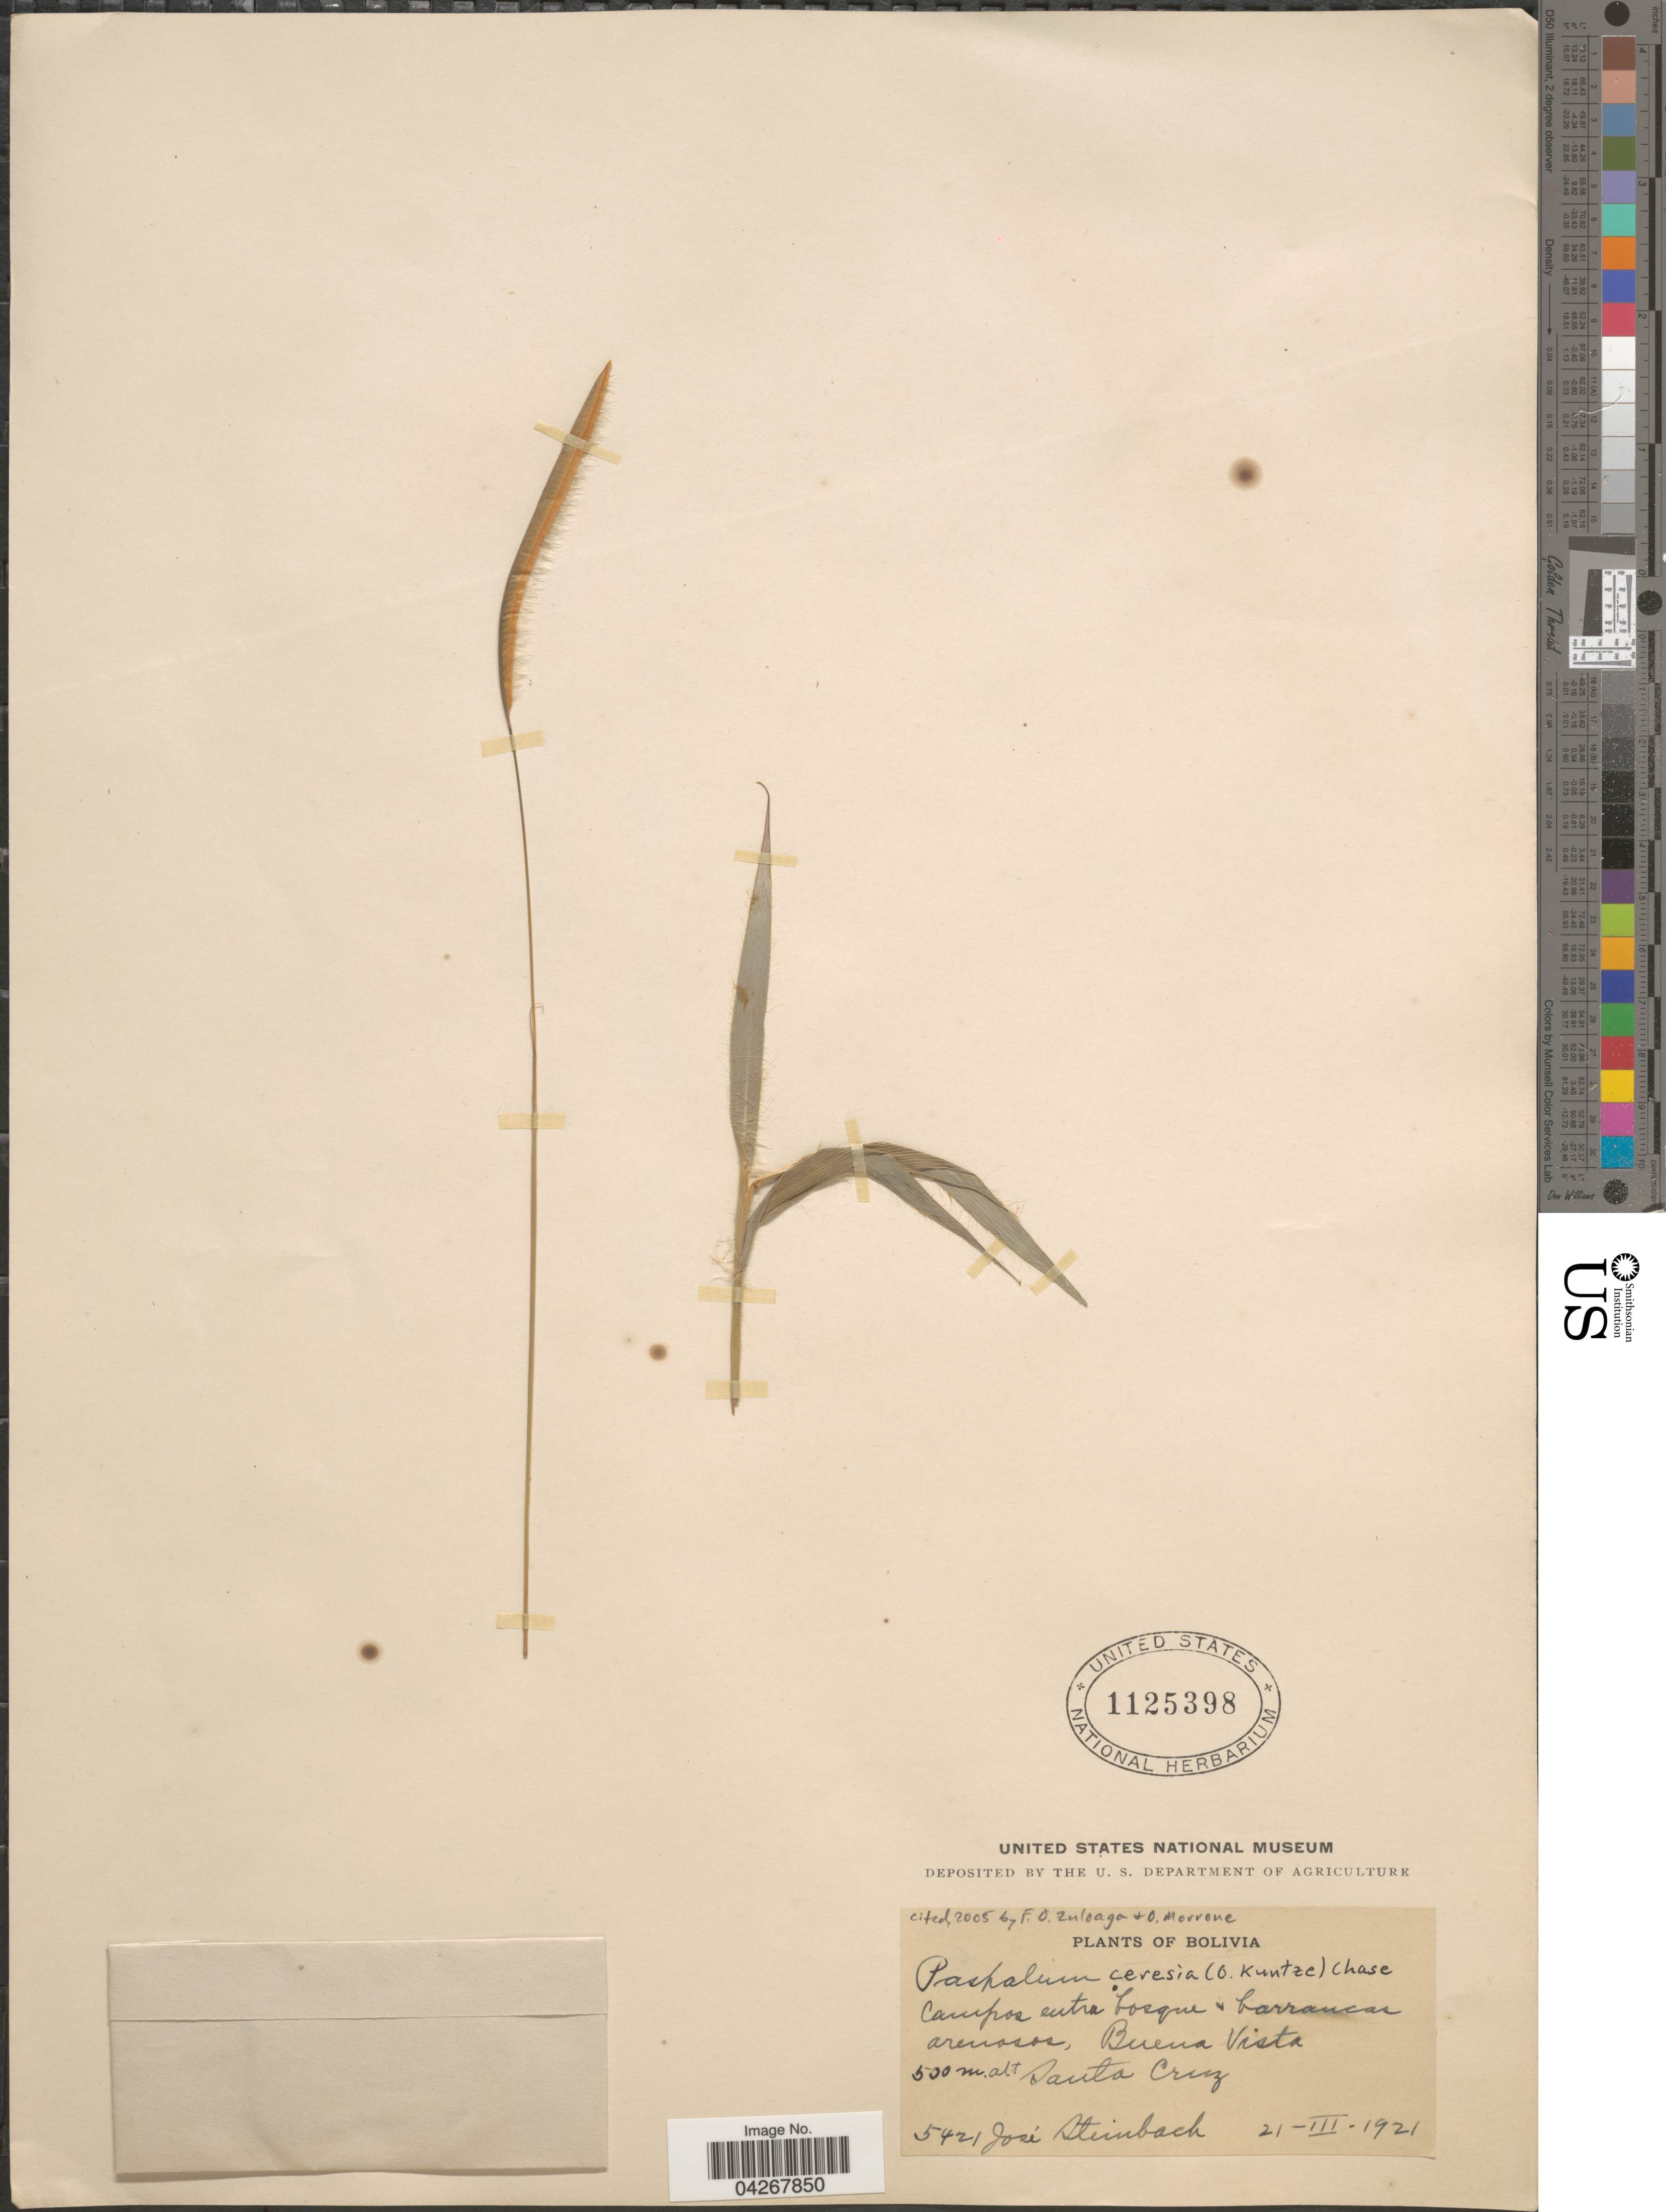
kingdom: Plantae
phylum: Tracheophyta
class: Liliopsida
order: Poales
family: Poaceae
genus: Paspalum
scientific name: Paspalum ceresia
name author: (Kuntze) Chase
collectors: J. Steinbach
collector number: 5421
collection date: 1921-03-21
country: Bolivia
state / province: Santa Cruz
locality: Campos entra bosque & barranca arenosos, Buena Vista. Santa Cruz.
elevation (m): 500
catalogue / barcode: US 1125398